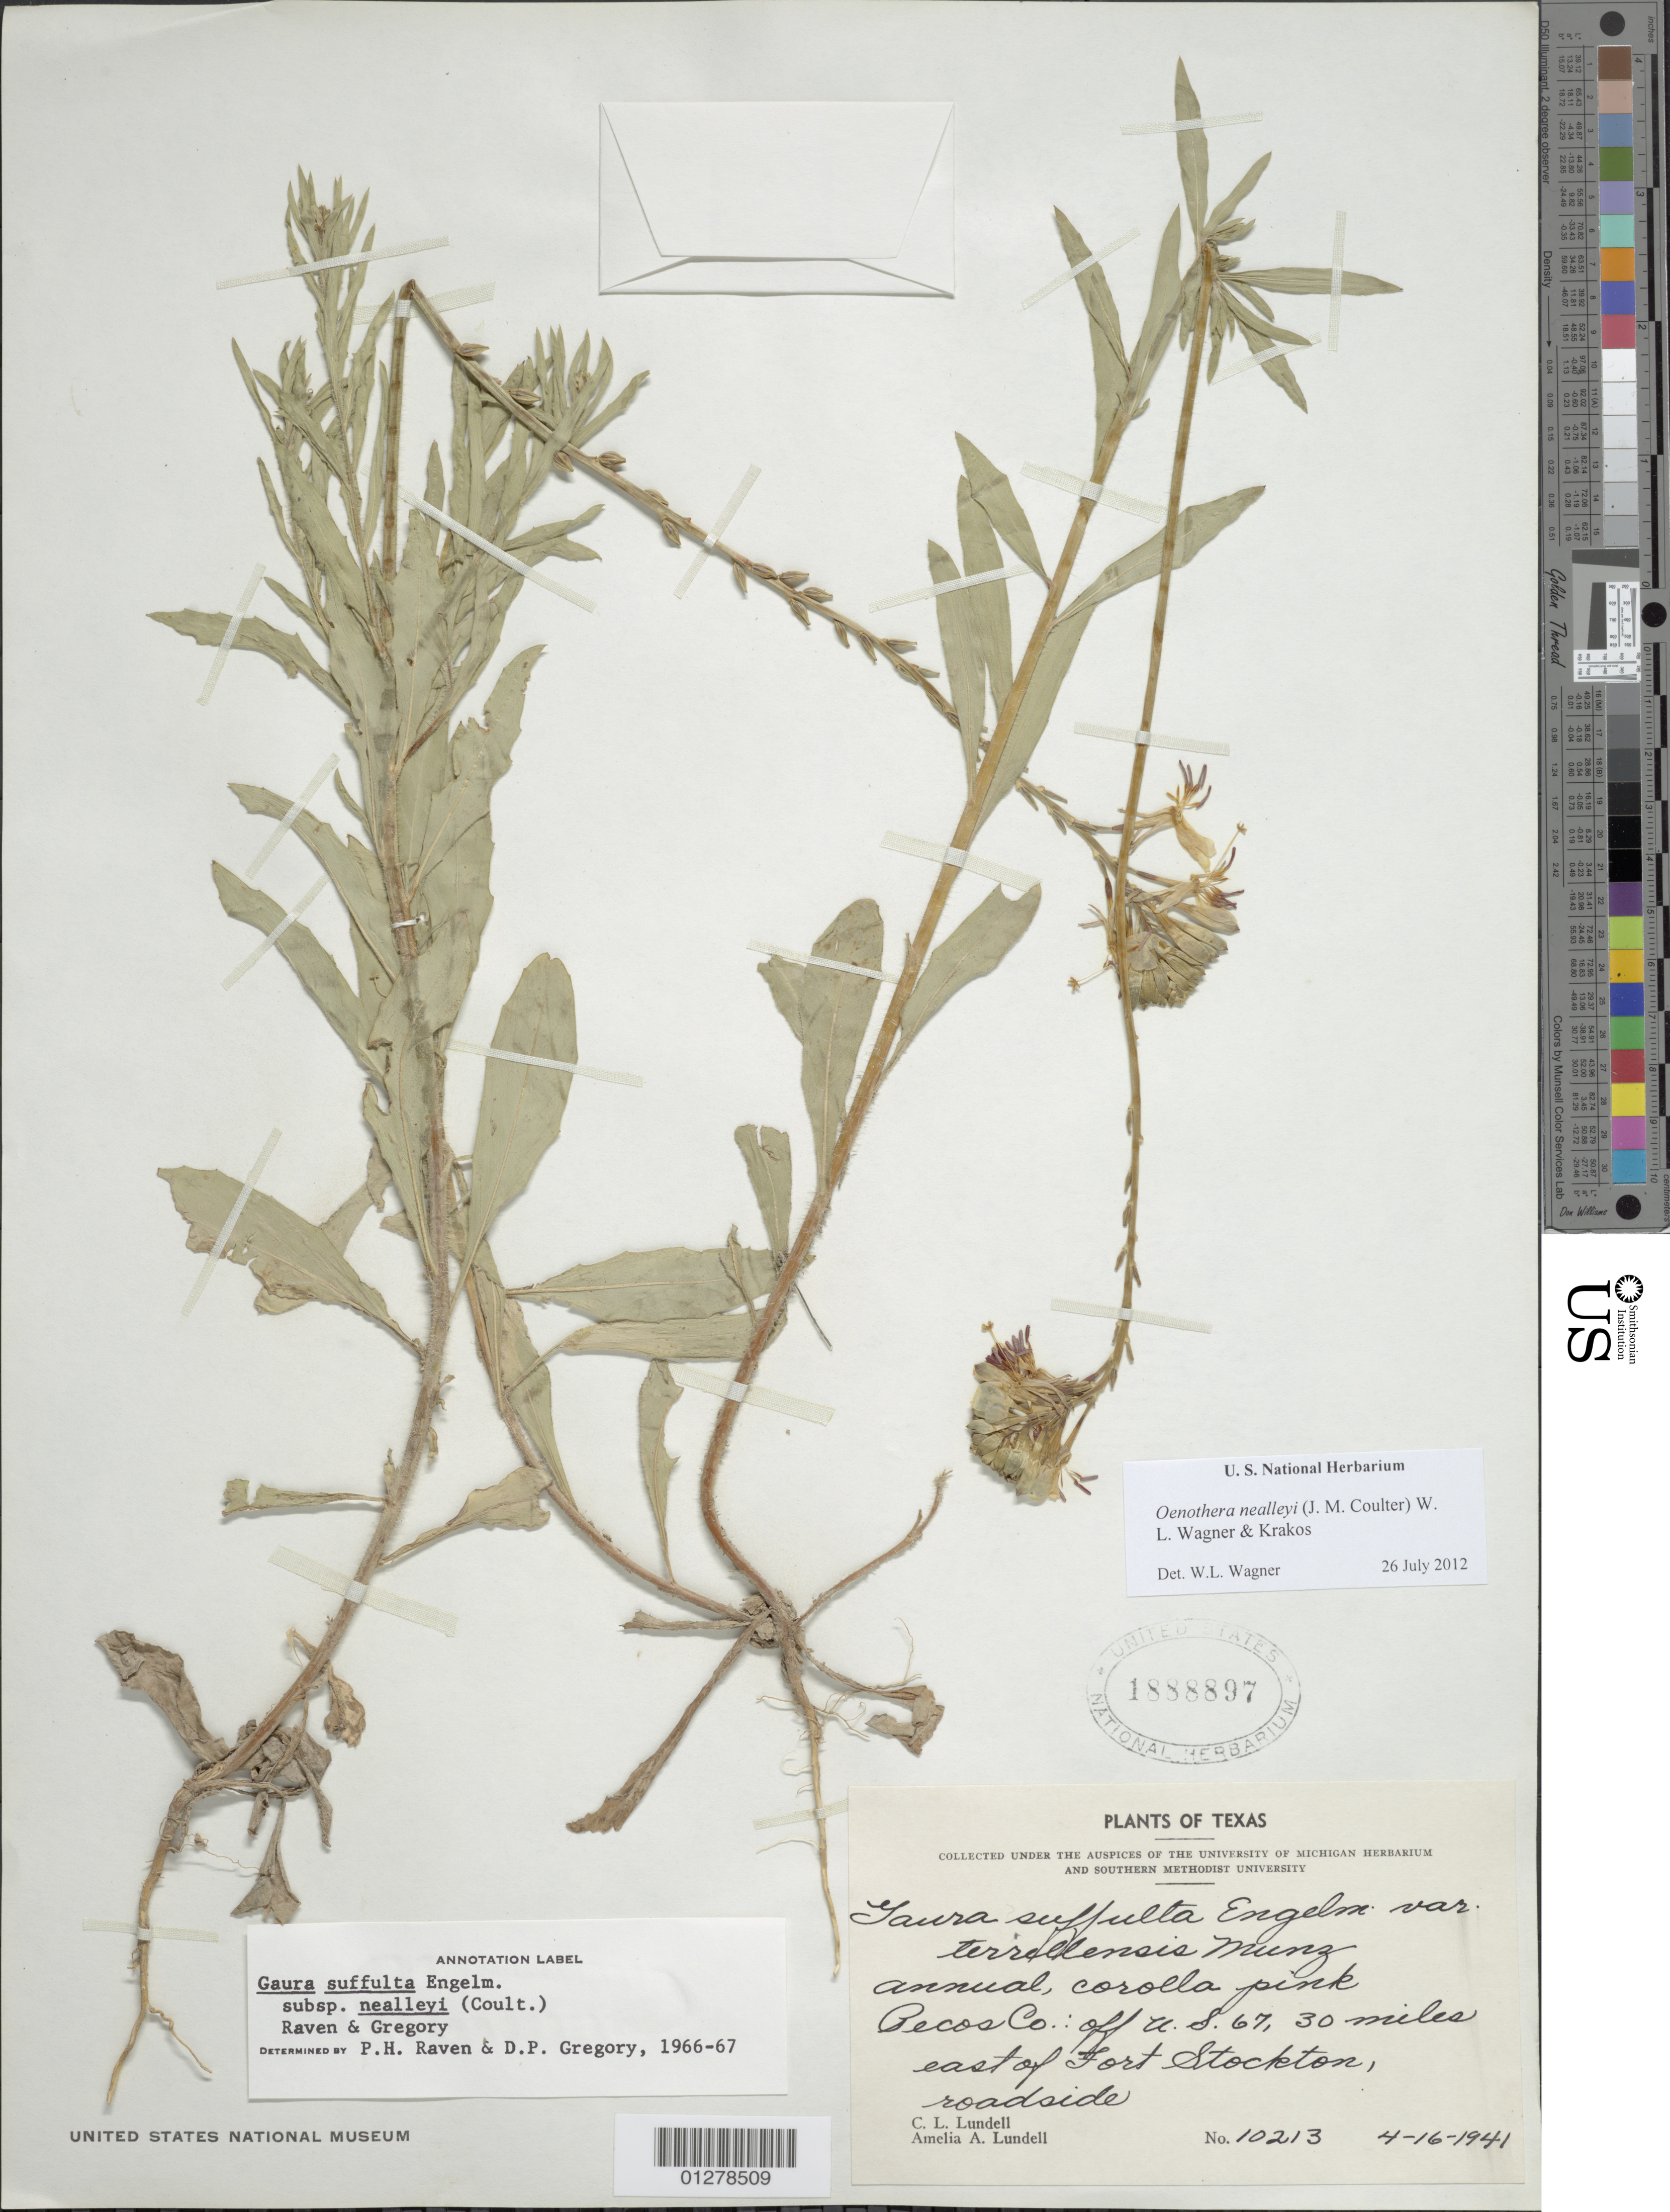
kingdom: Plantae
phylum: Tracheophyta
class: Magnoliopsida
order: Myrtales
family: Onagraceae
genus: Oenothera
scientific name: Oenothera nealleyi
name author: (J.M. Coult.) Krakos & W.L. Wagner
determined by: Wagner, W. L., (BOT), Smithsonian Institution - National Museum of Natural History (UNITED STATES)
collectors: C. L. Lundell & A. A. Lundell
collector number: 10213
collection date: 1941-04-16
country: United States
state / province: Texas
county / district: Pecos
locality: Off U.S. 67, 30 mi E of Ft Stockton.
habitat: Roadside.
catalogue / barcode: US 1888897